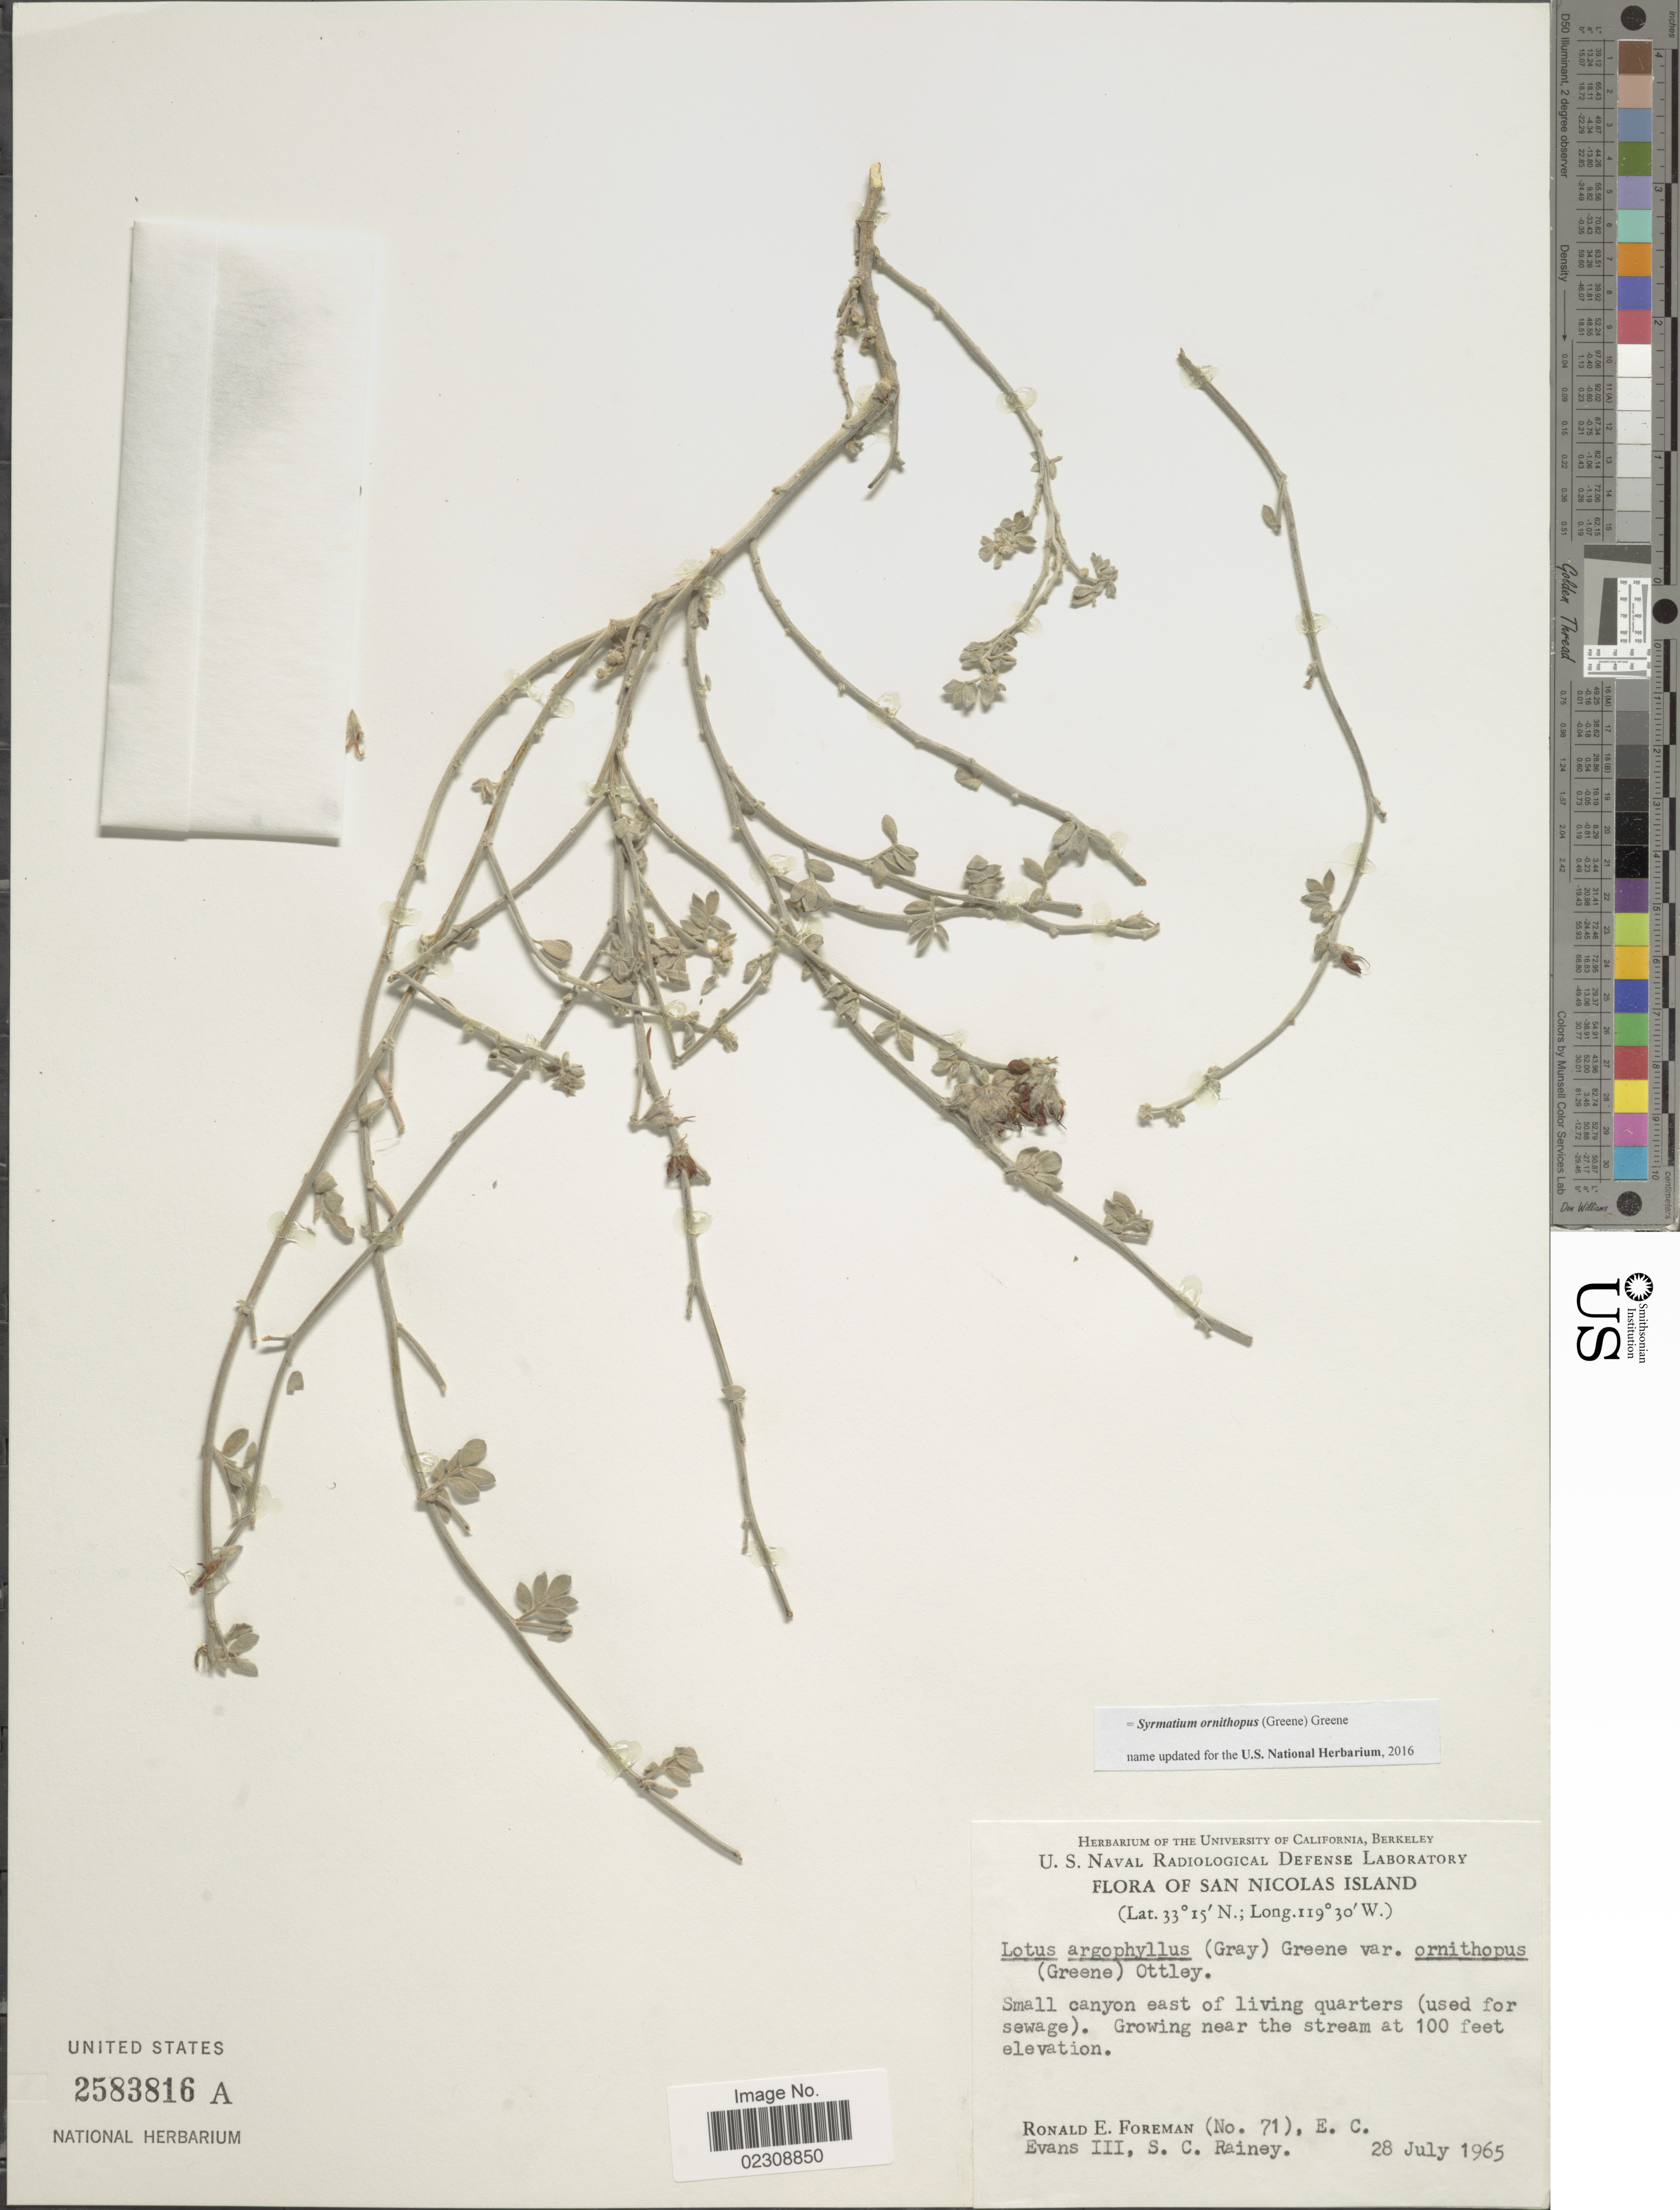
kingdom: Plantae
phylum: Tracheophyta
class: Magnoliopsida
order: Fabales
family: Fabaceae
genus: Syrmatium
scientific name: Syrmatium ornithopus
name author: (Greene) Greene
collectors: R. Foreman, E. C. Evans & S. C. Rainey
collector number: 71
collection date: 1965-07-28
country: United States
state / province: California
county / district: Ventura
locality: San Nicolas Island. Small canyon east of living quarters (used for sewage). near the stream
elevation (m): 30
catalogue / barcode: US 2583816A